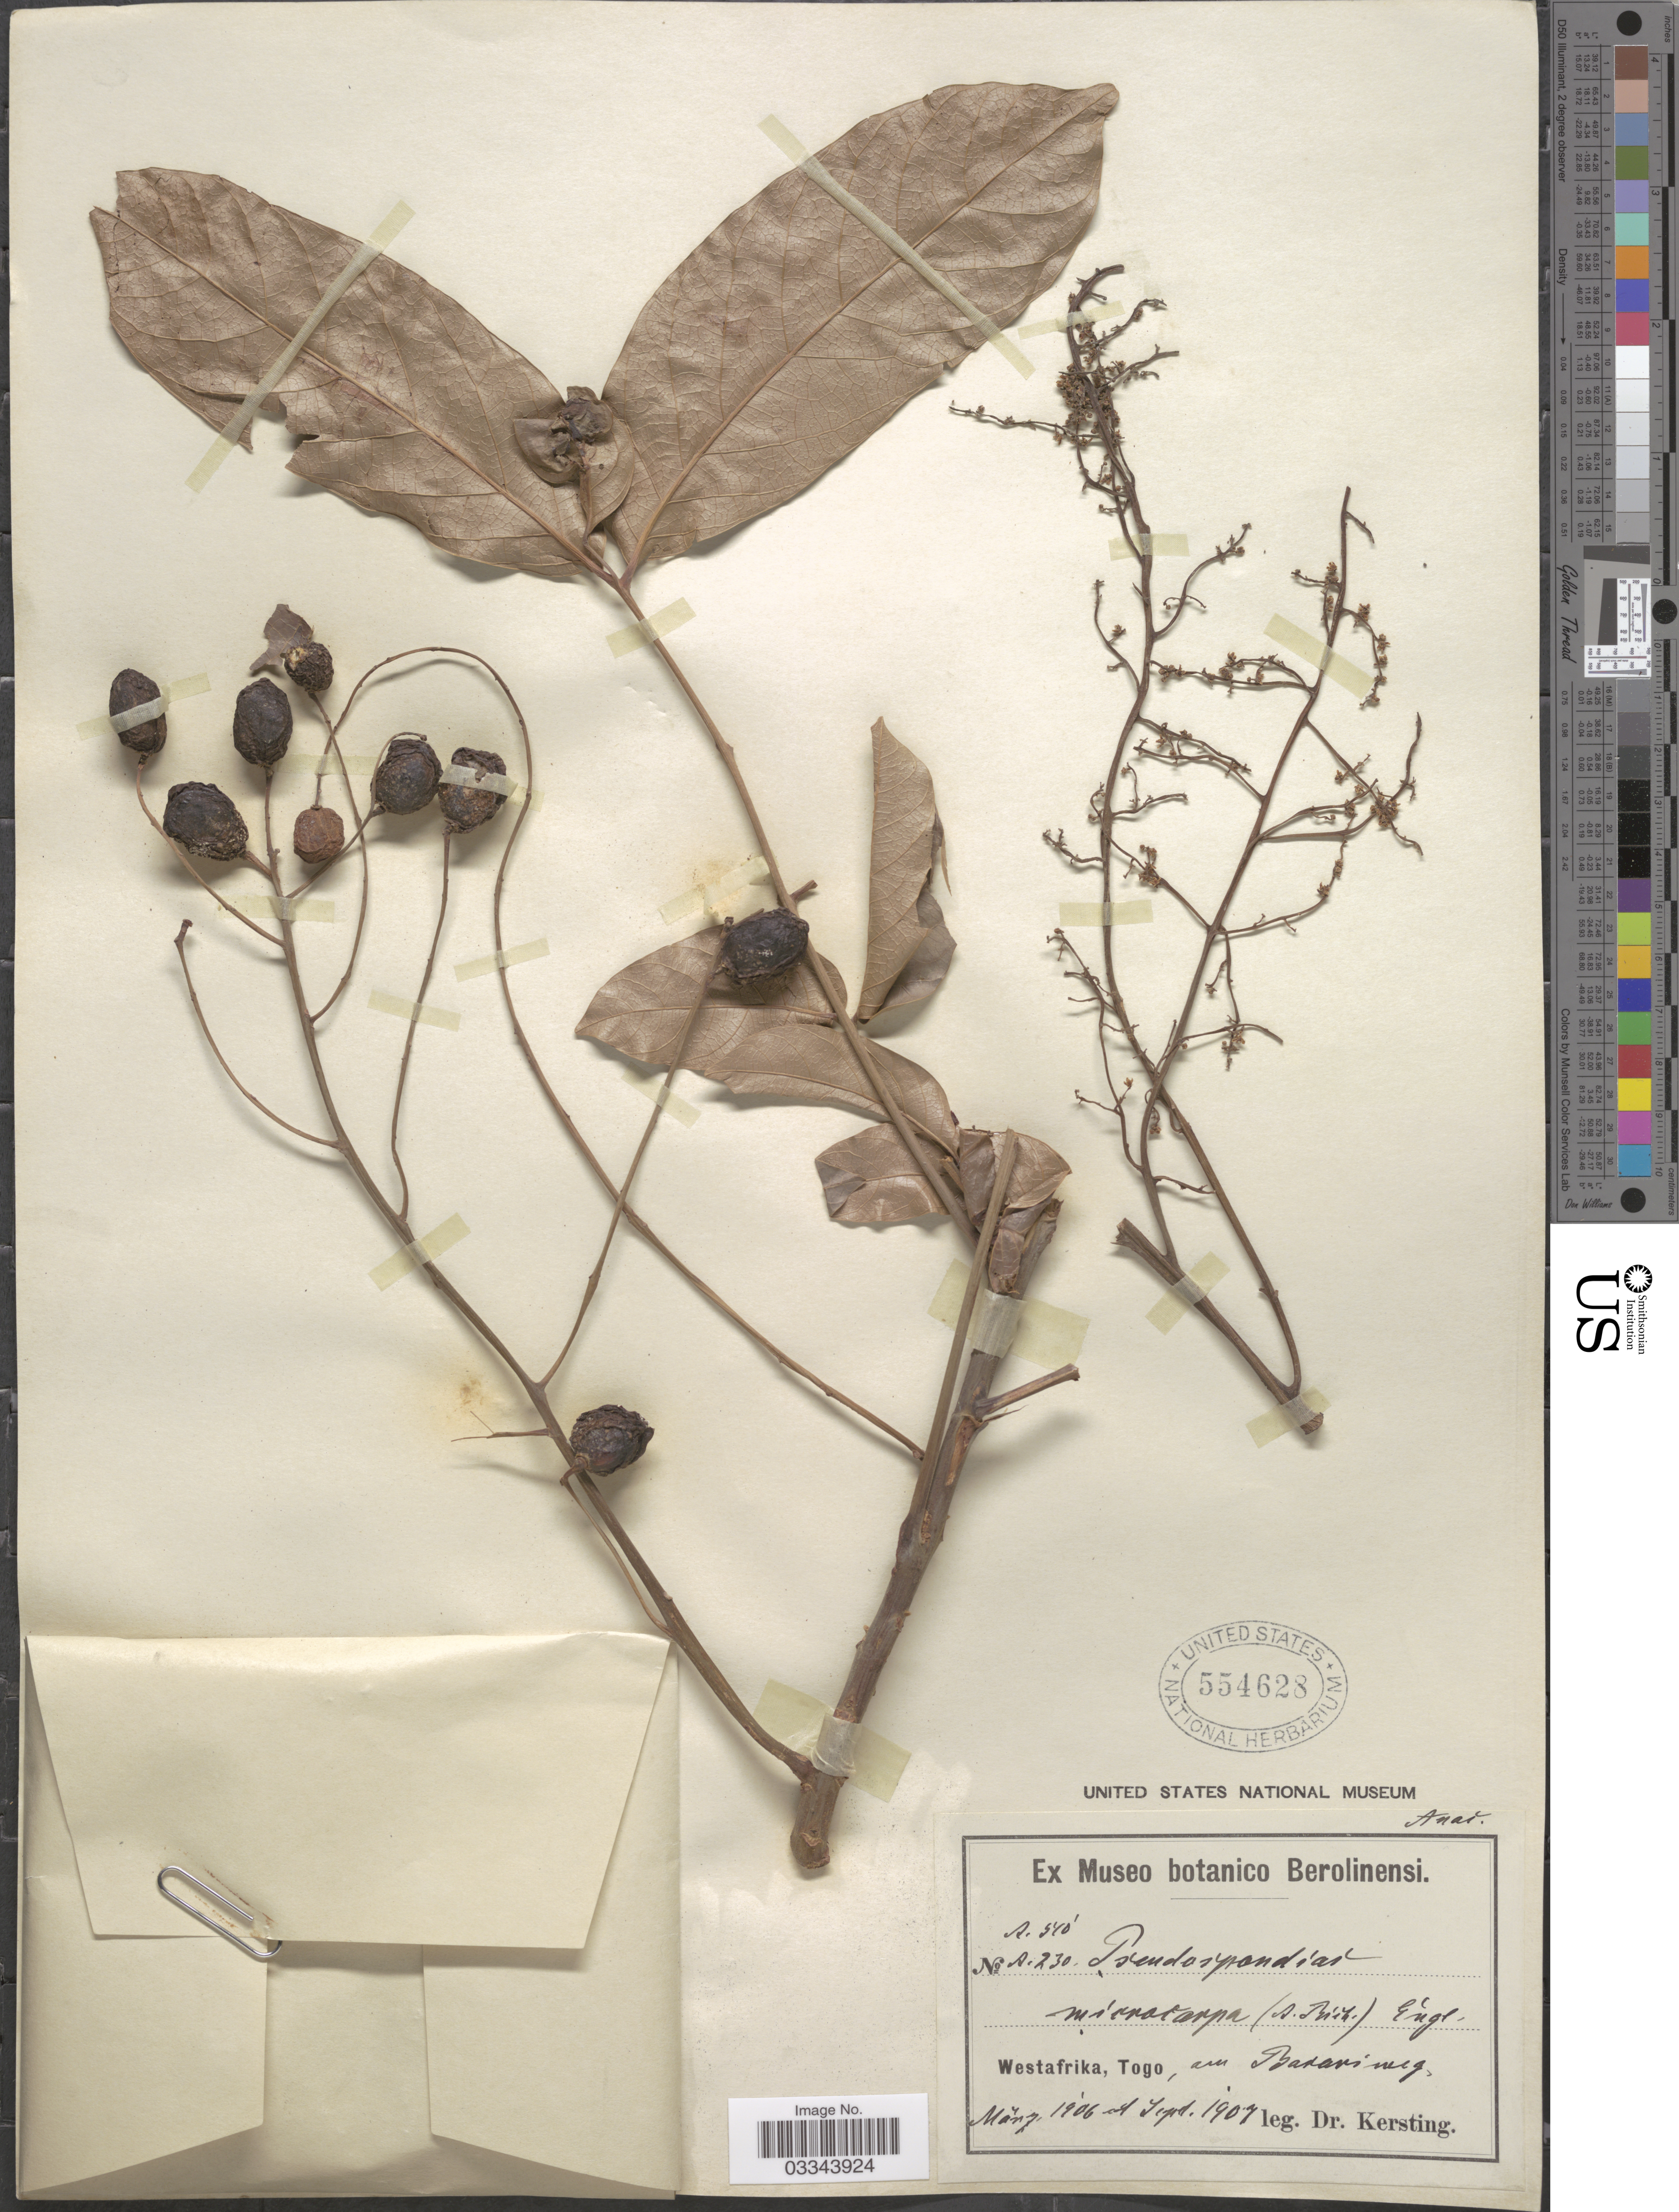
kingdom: Plantae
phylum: Tracheophyta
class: Magnoliopsida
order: Sapindales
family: Anacardiaceae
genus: Pseudospondias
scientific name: Pseudospondias microcarpa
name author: (A. Rich.) Engl.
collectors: -. Kersting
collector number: A230*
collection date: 1906-03/1907-09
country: Togo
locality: Westafrika, am Barariweg [interpreted].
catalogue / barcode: US 554628